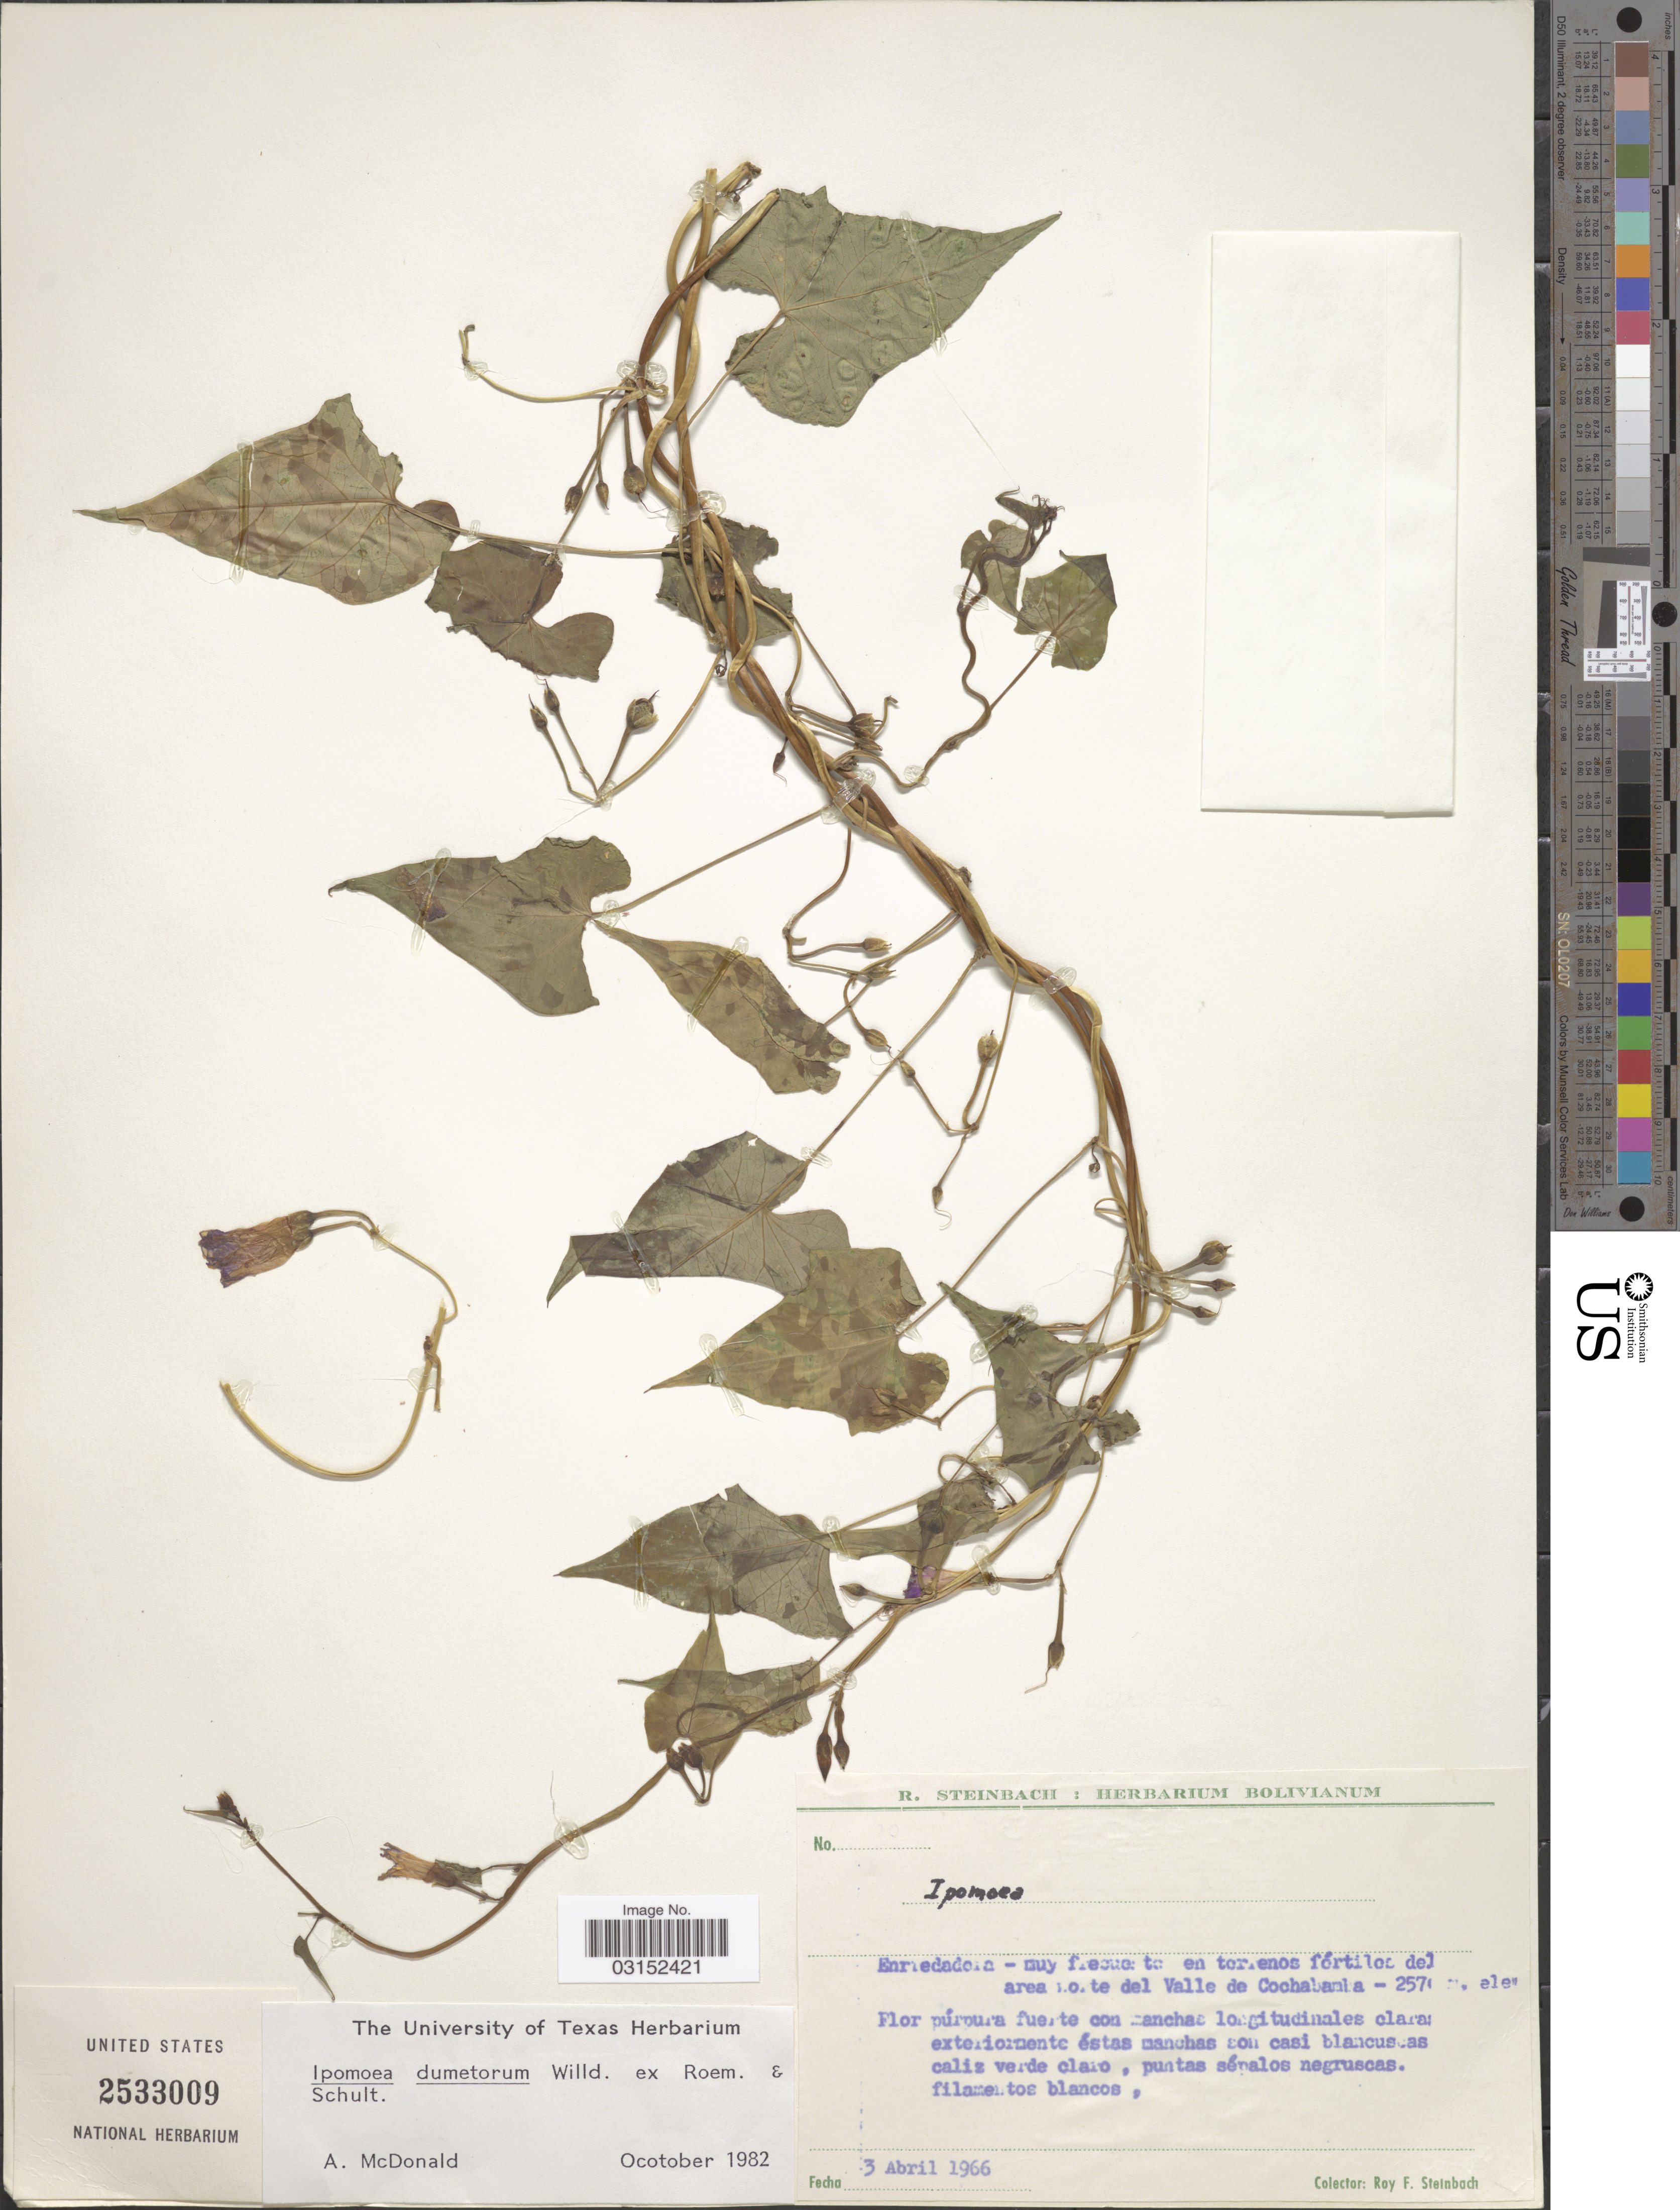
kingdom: Plantae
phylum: Tracheophyta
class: Magnoliopsida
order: Solanales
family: Convolvulaceae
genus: Ipomoea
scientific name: Ipomoea dumetorum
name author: Willd.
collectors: R. F. Steinbach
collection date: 1966-04-03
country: Bolivia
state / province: Cochabamba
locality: Enredadera: muy frecuente en terrenos fertiles del area norte del Valle de Cochabamba.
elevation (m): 2570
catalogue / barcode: US 2533009